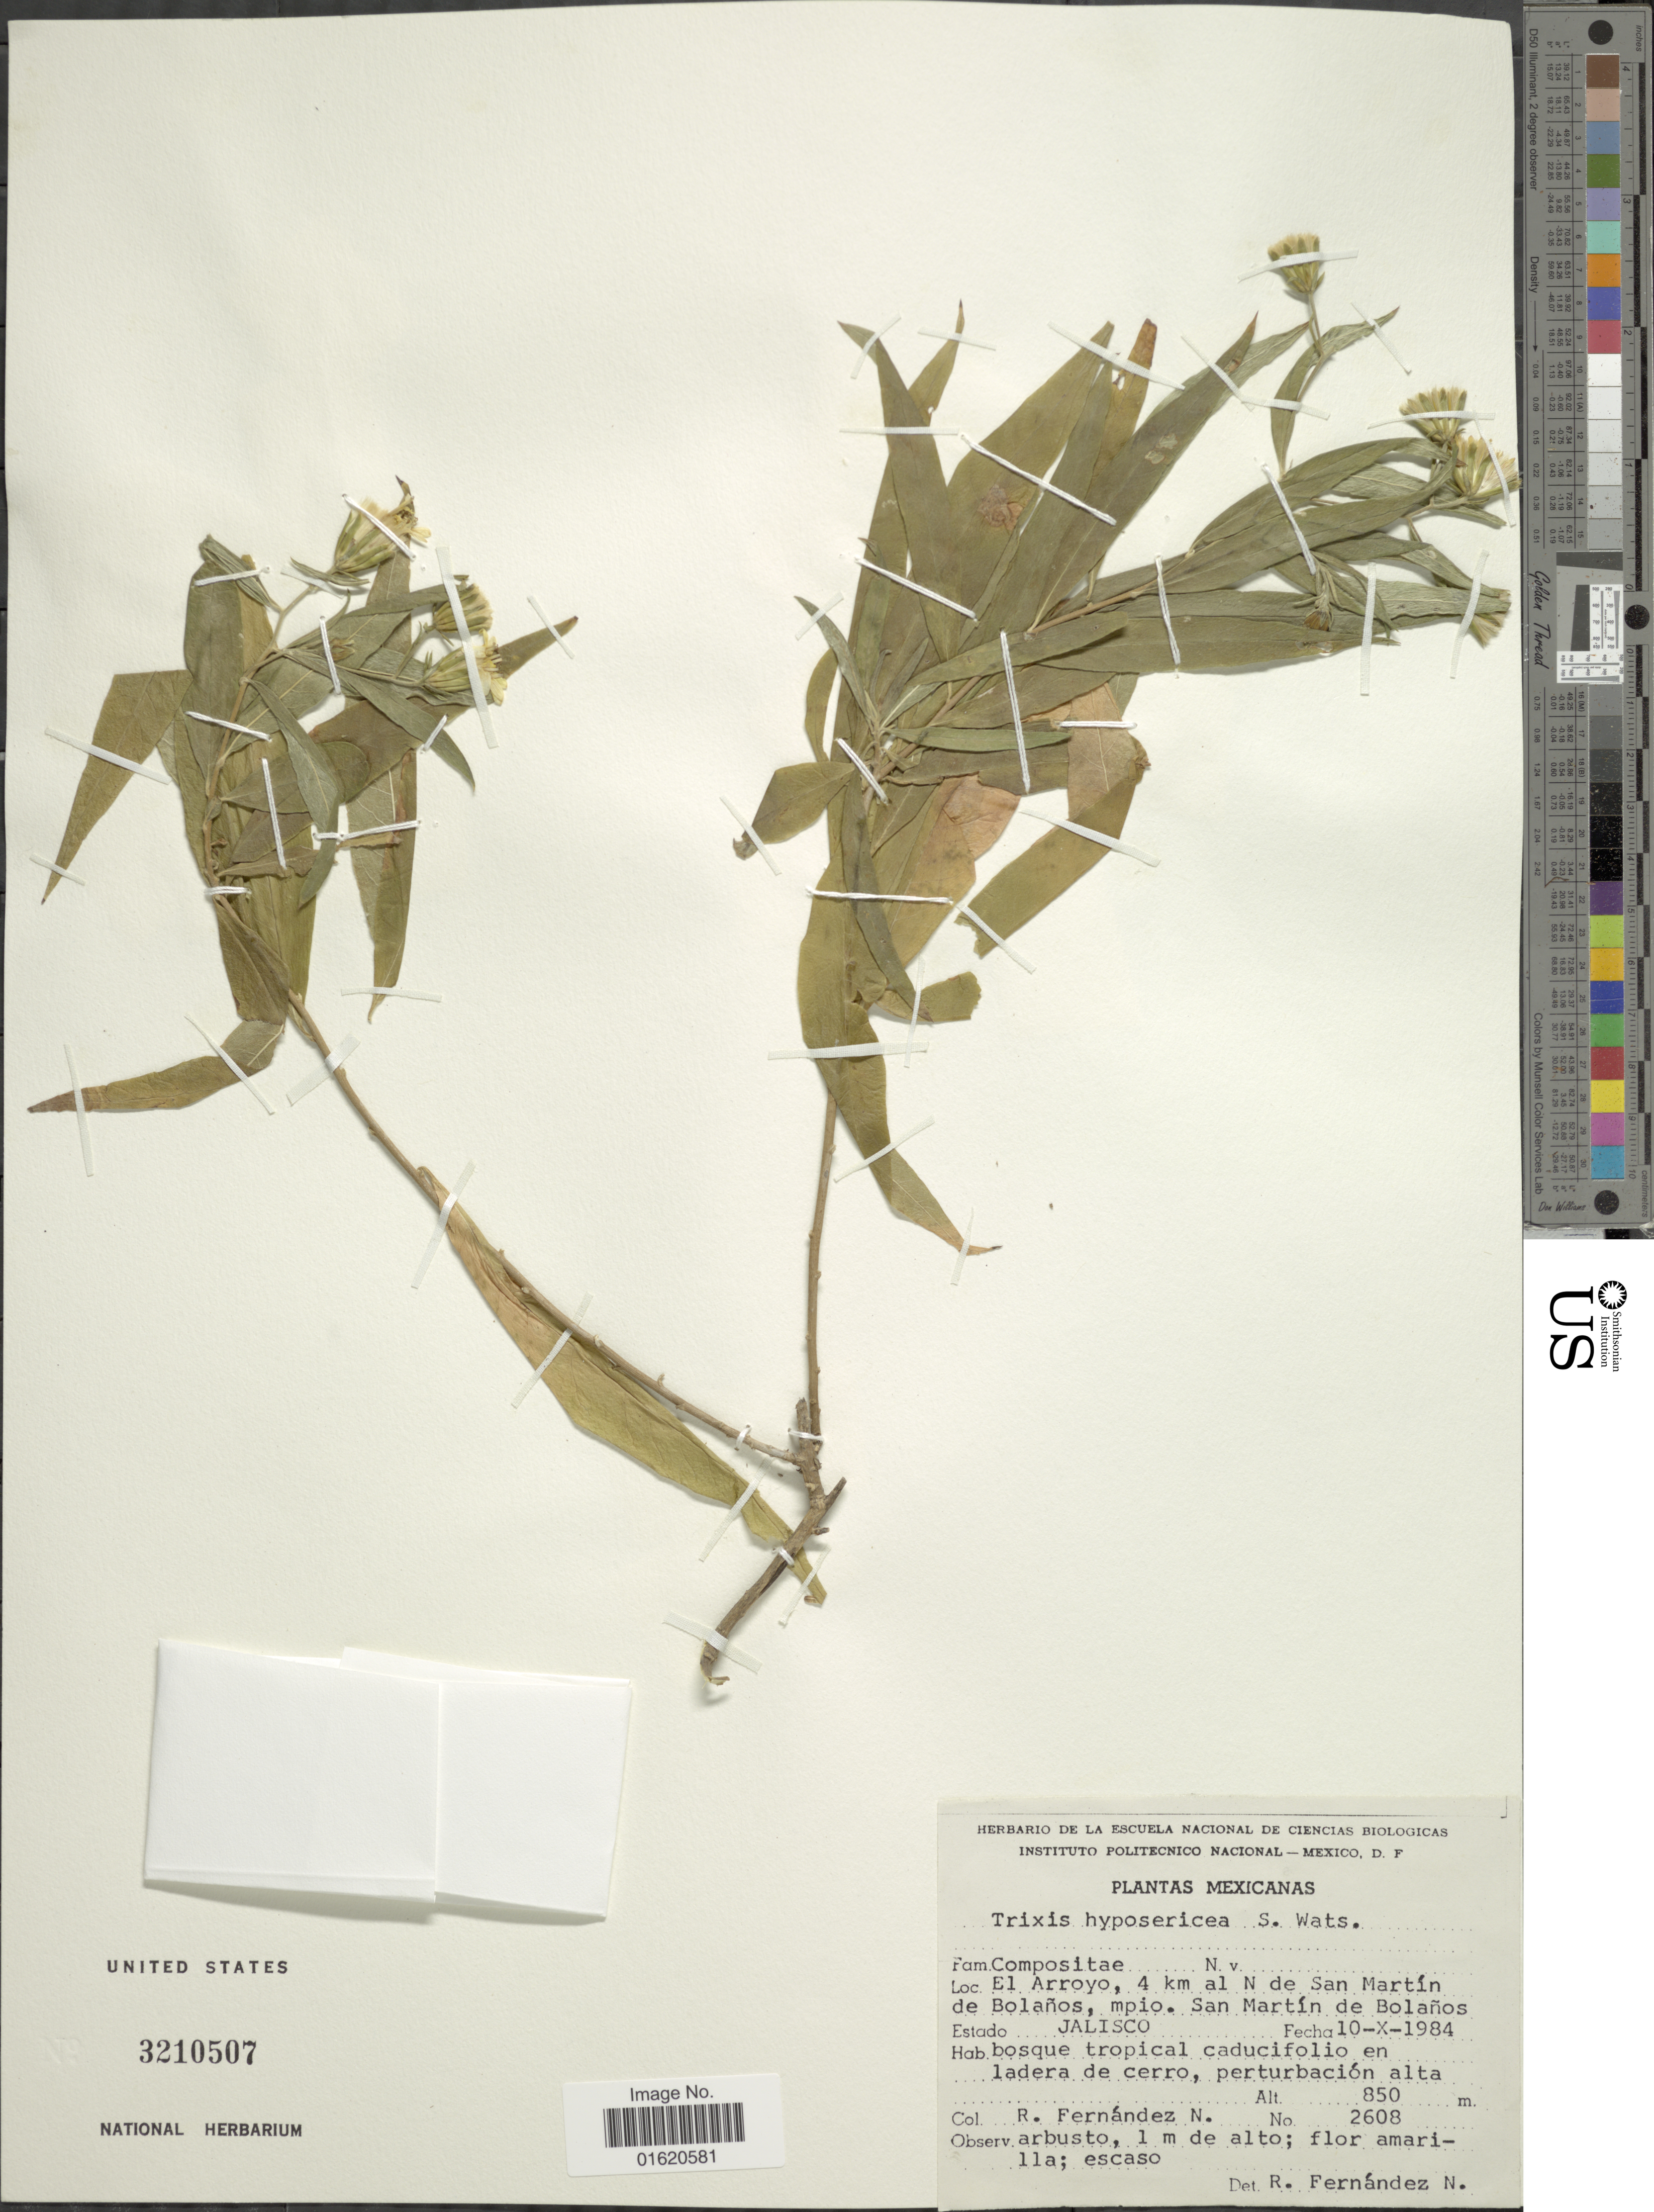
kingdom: Plantae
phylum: Tracheophyta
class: Magnoliopsida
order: Asterales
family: Asteraceae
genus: Trixis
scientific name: Trixis hyposericea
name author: S. Watson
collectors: R. Fernández Nava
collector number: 2608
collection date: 1984-10-10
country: Mexico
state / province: Jalisco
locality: El Arroyo, 4 km al N de San Martín de Bolaños, mpio. San Martín de Bolaños, bosque tropical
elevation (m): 850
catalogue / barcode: US 3210507